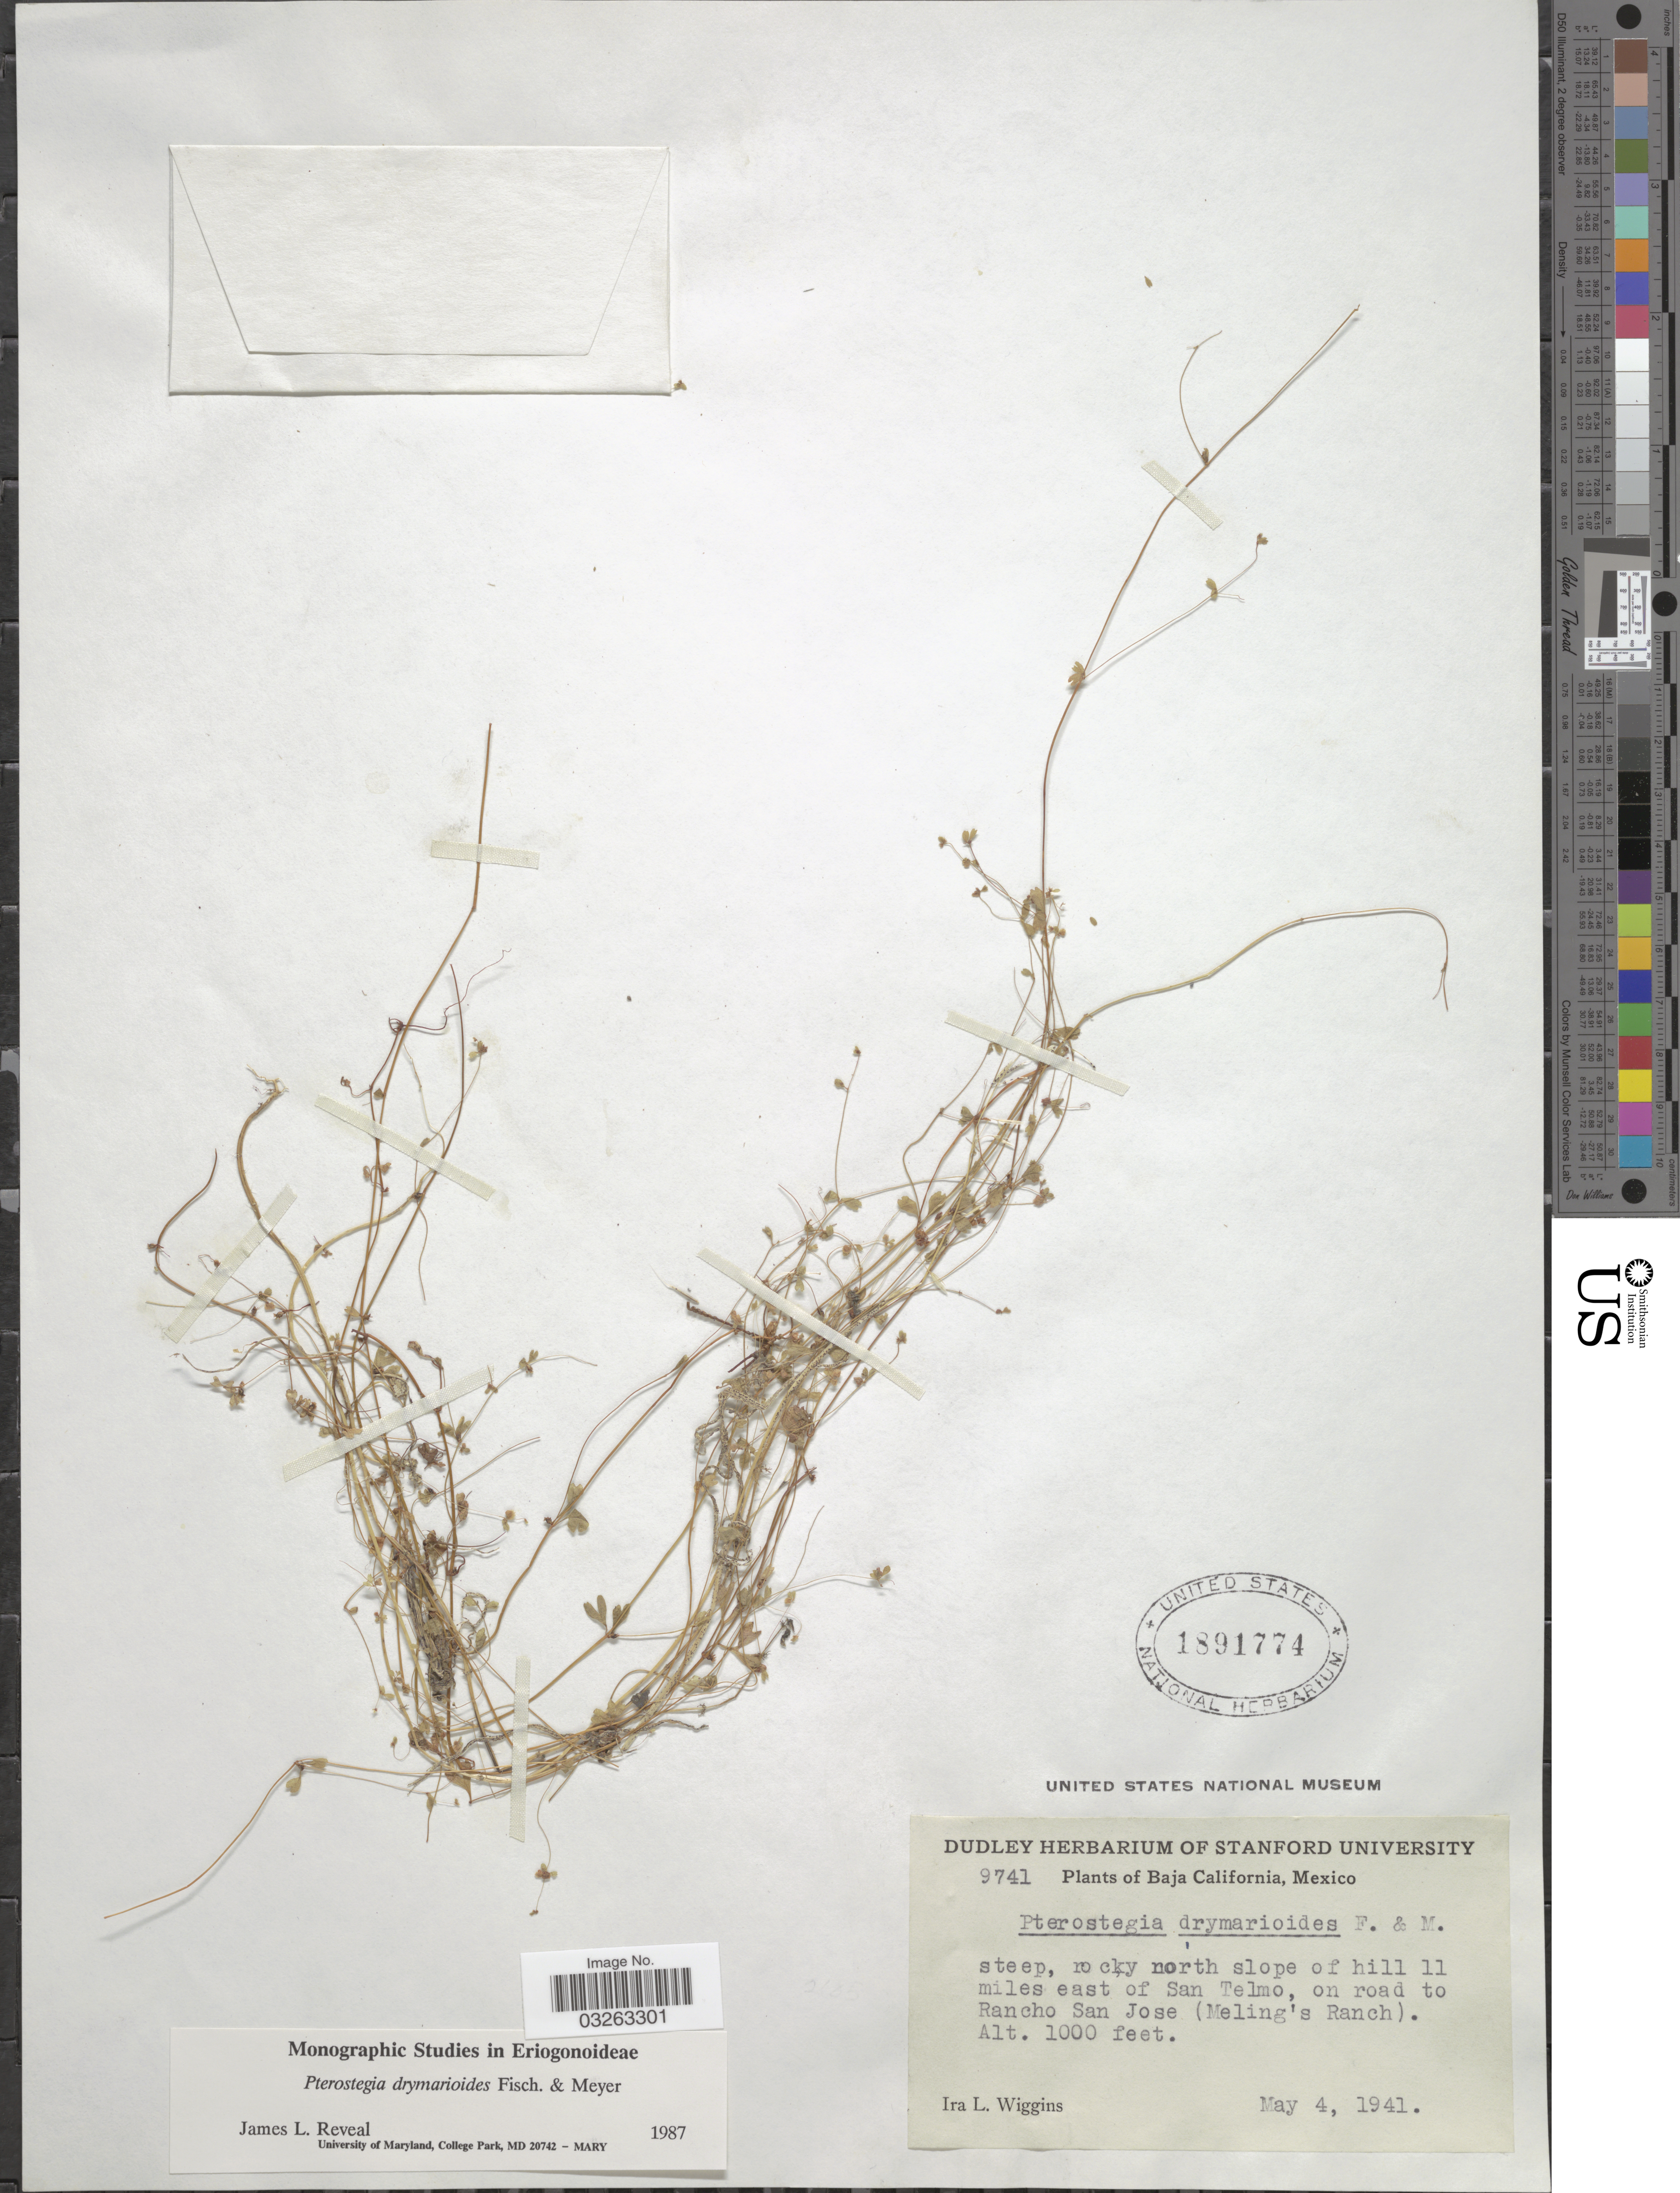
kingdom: Plantae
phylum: Tracheophyta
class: Magnoliopsida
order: Caryophyllales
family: Polygonaceae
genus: Pterostegia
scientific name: Pterostegia drymarioides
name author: Fisch. & C.A. Mey.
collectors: I. L. Wiggins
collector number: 9741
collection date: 1941-05-04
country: Mexico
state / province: Baja California Norte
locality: Steep, rocky north slope of hill 11 miles east of San Telmo, on road to Rancho San Jose (Meling's Ranch).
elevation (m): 305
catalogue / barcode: US 1891774